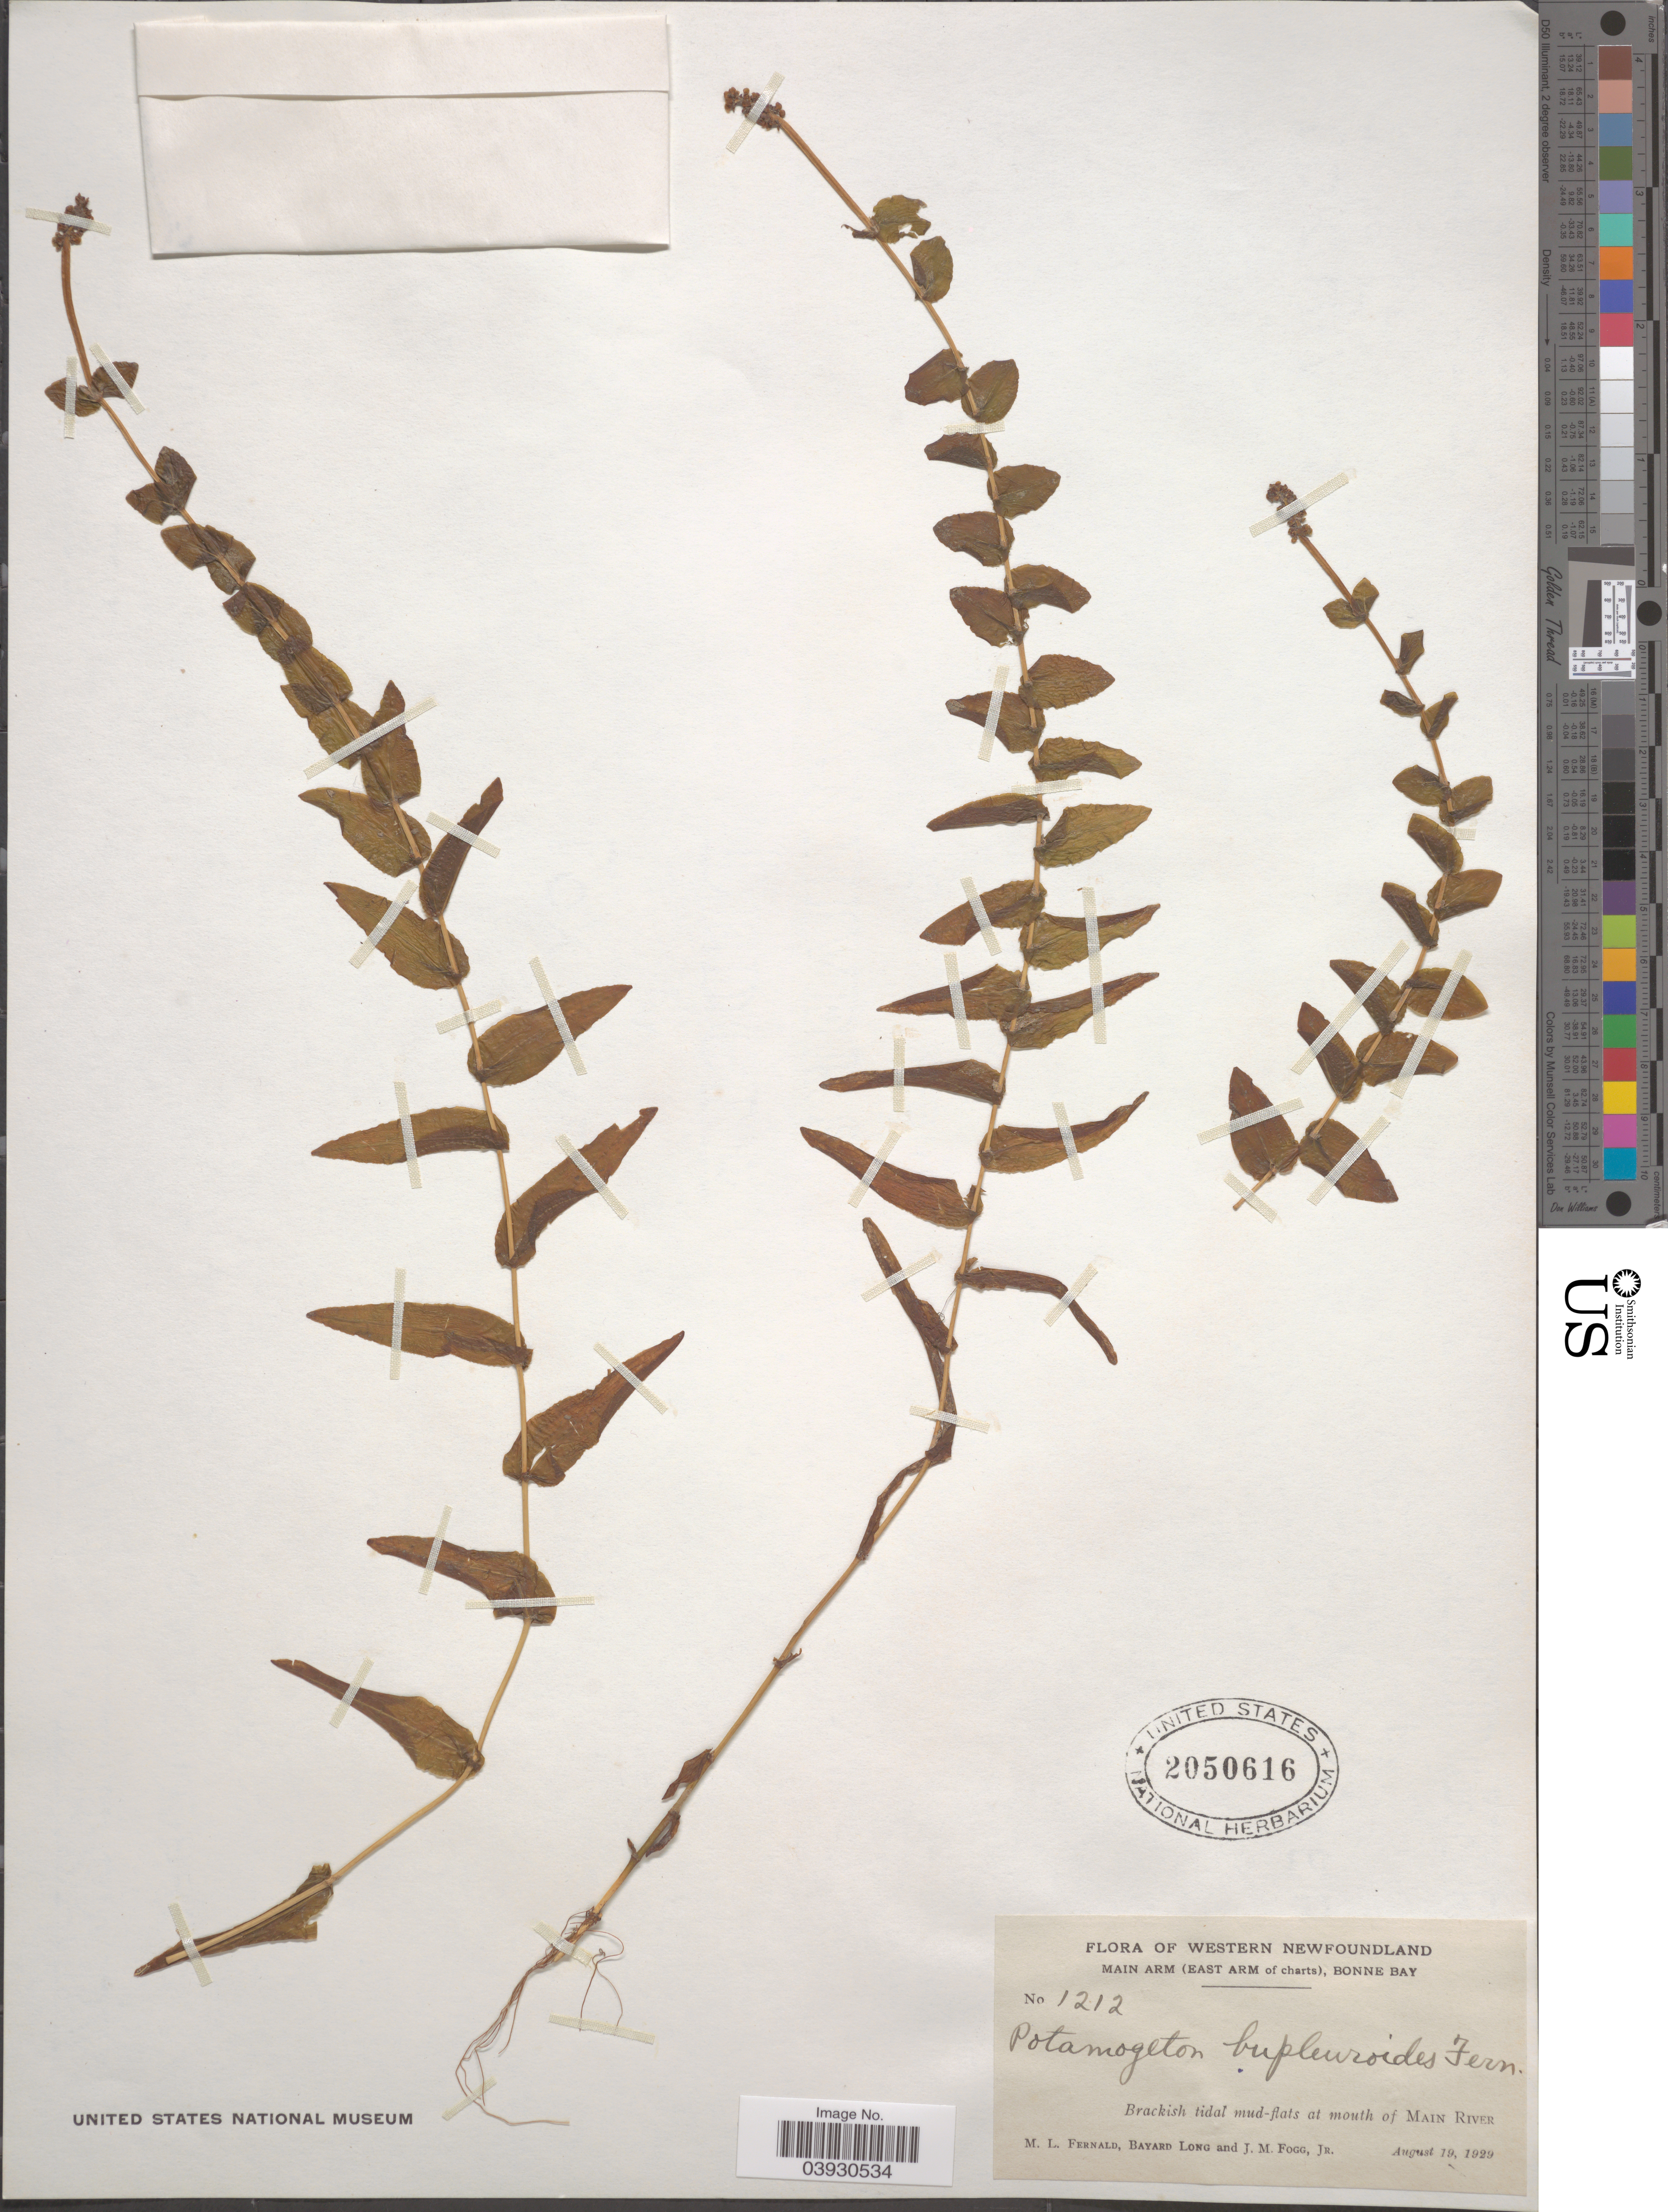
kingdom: Plantae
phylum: Tracheophyta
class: Liliopsida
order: Alismatales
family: Potamogetonaceae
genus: Potamogeton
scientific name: Potamogeton perfoliatus var. bupleuroides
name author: (Fernald) Farw.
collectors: M. L. Fernald, B. Long & J. Fogg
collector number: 1212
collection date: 1929-08-19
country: Canada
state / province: Newfoundland and Labrador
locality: Western newfoundland. Main arm (East Arm of charts), Bonne Bay. Brackish tidal mud-flats at mouth of Main River.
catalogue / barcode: US 2050616